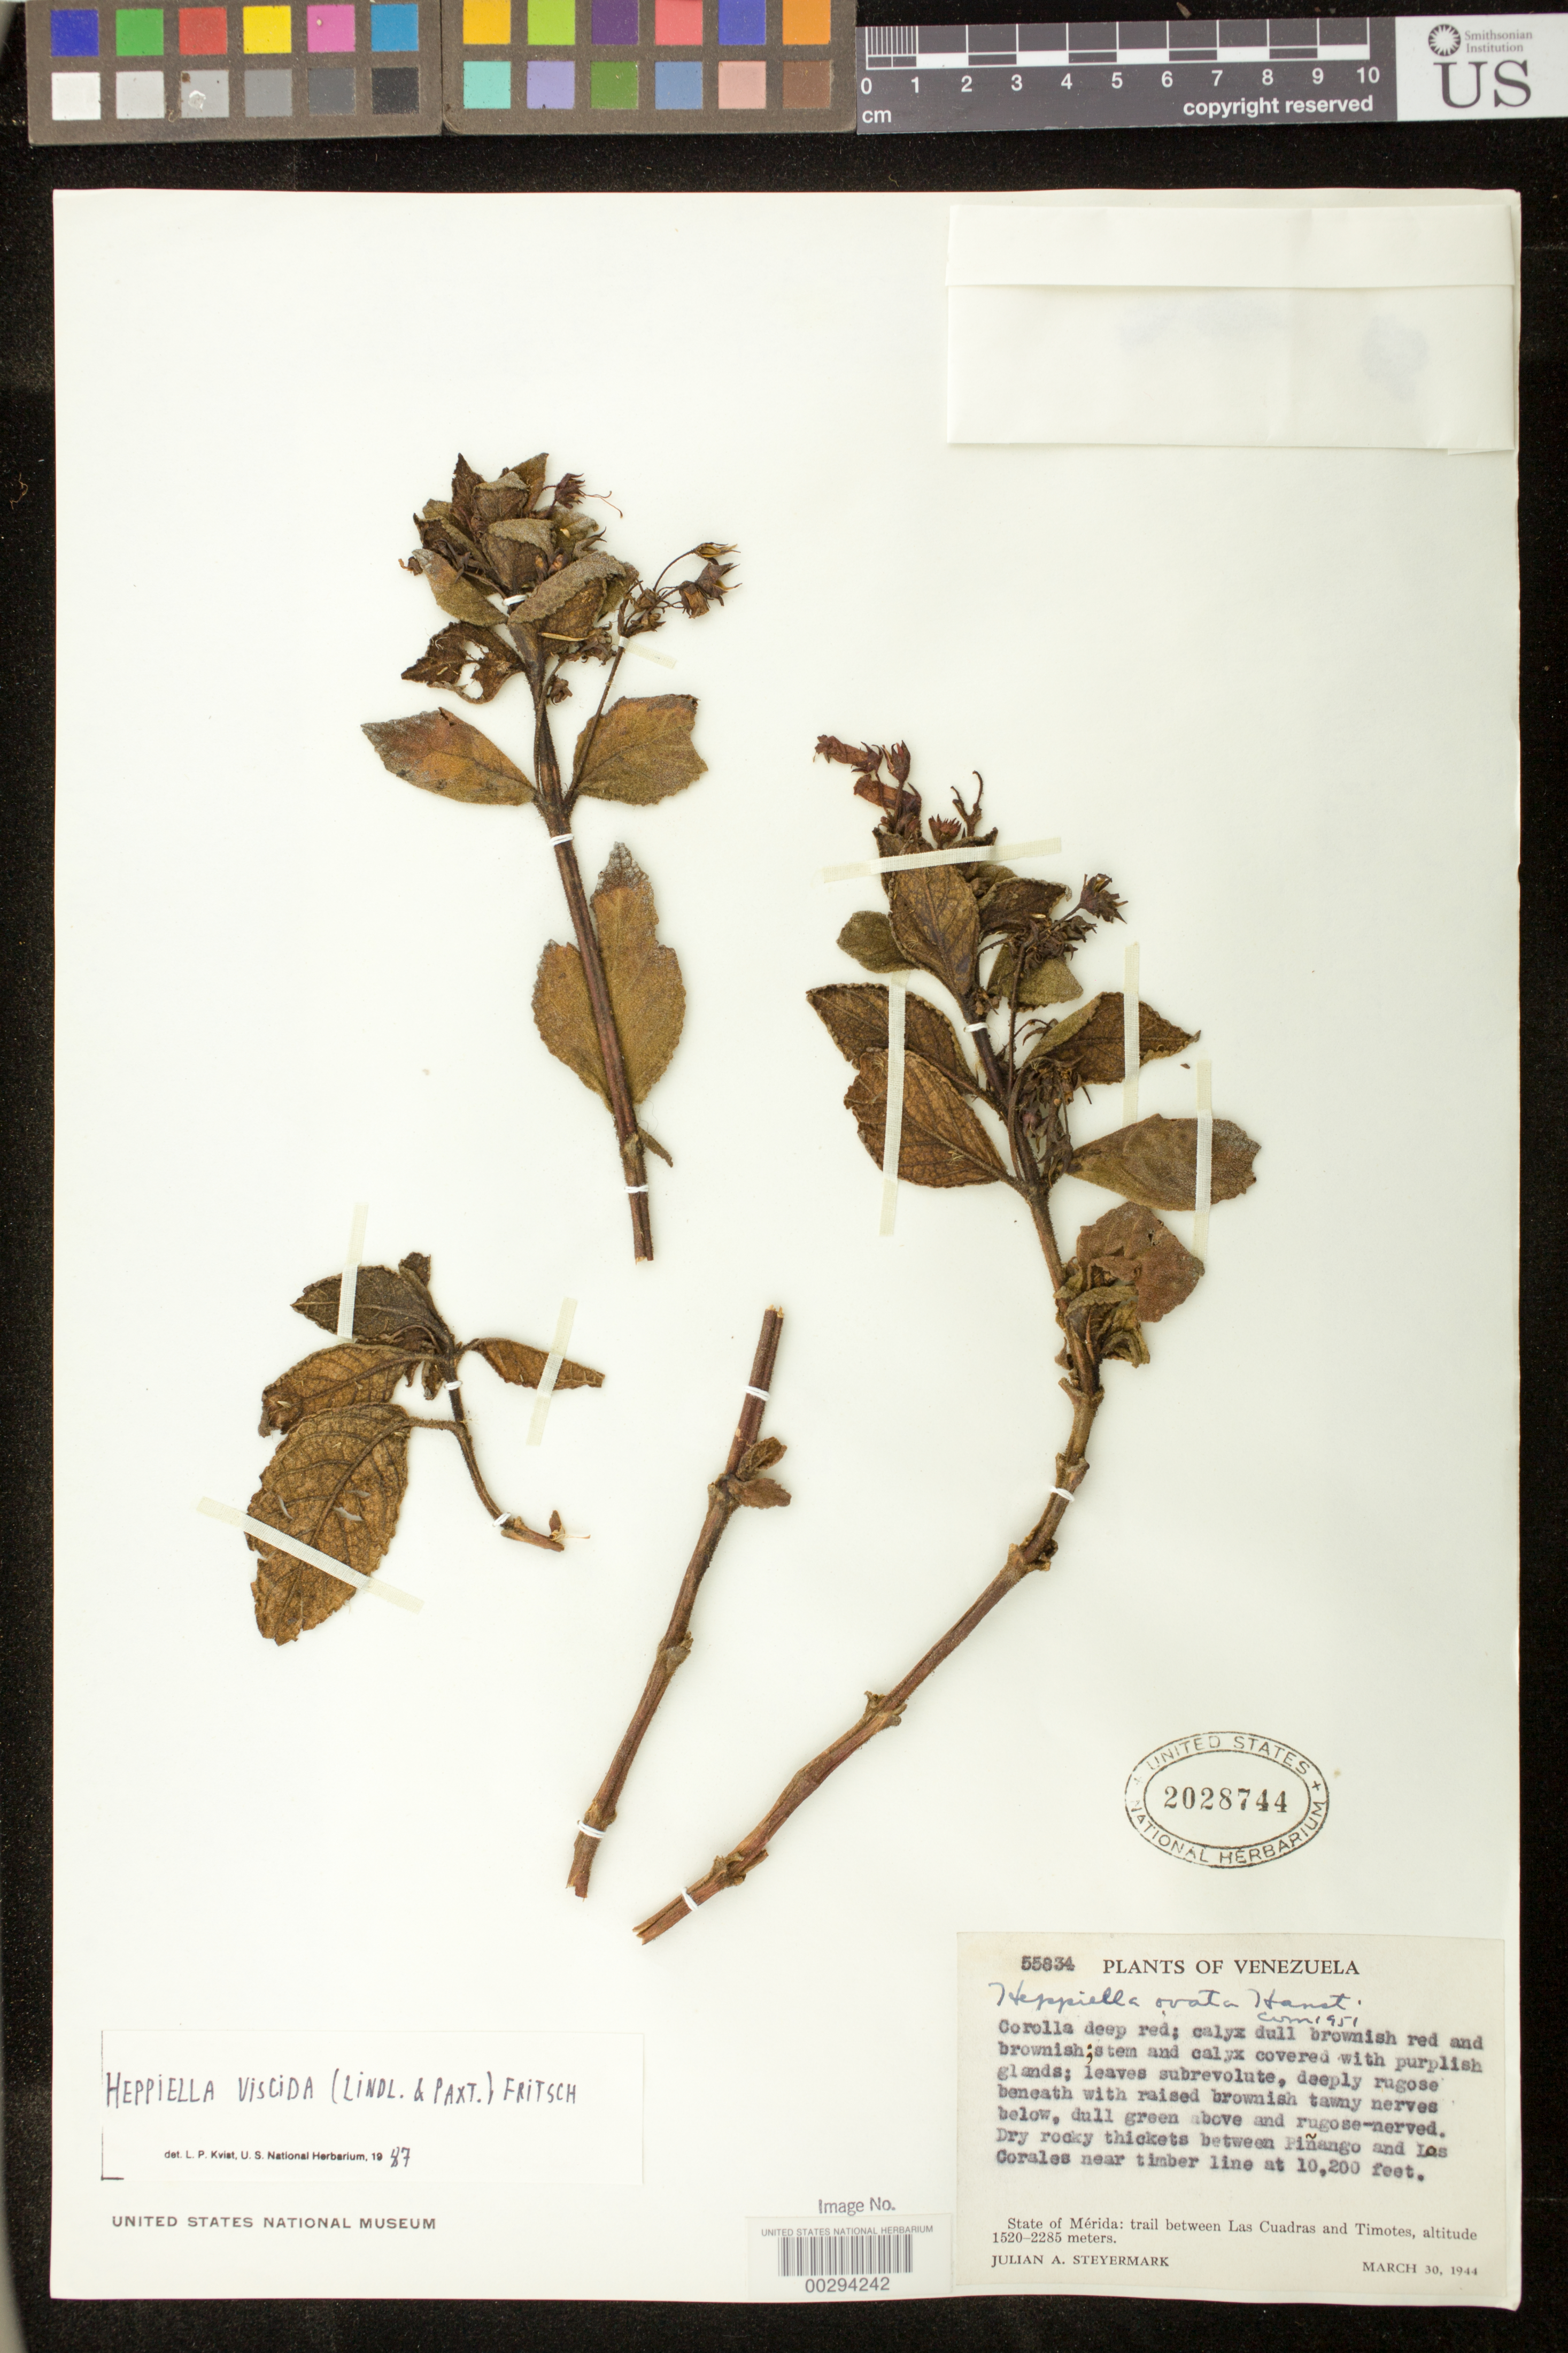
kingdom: Plantae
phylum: Tracheophyta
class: Magnoliopsida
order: Lamiales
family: Gesneriaceae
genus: Heppiella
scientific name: Heppiella viscida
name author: (Lindl. &) Fritsch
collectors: J. Steyermark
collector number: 55834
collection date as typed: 30 Mar 1944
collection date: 1944-03-30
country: Venezuela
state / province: Mérida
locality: Trail between Las Cuadras and Timotes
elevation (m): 1520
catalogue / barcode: US 2028744